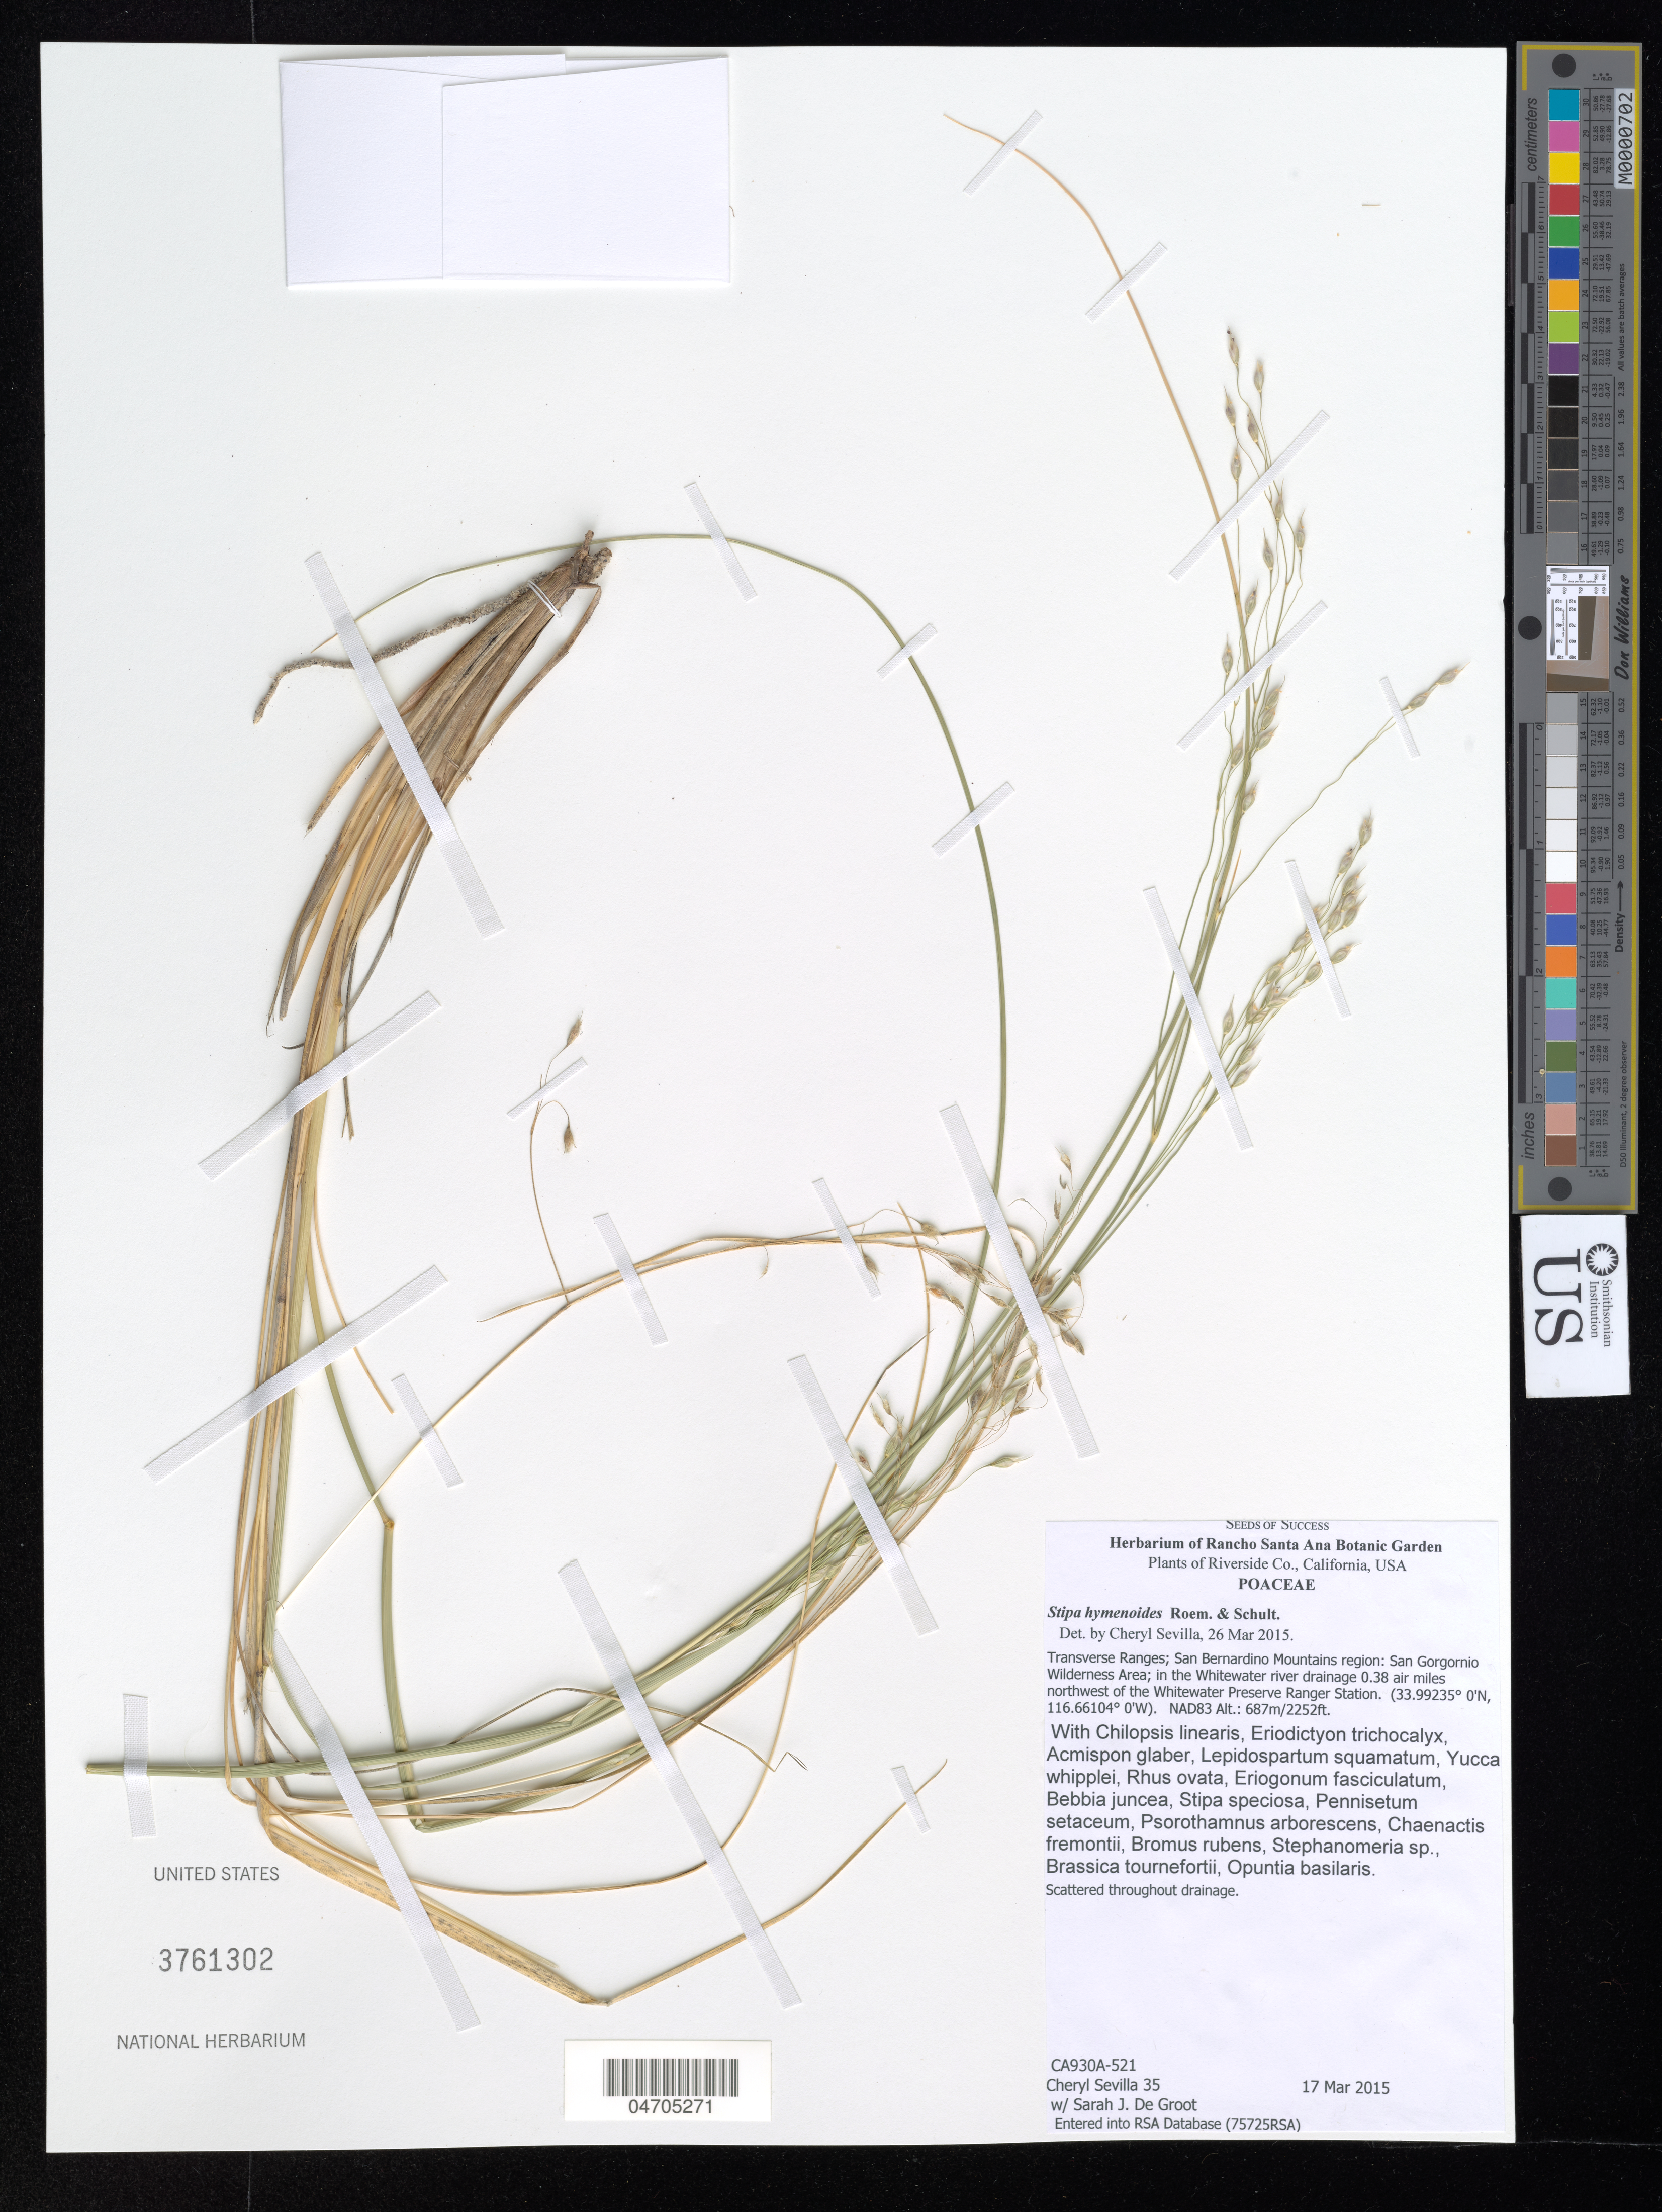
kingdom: Plantae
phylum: Tracheophyta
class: Liliopsida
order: Poales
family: Poaceae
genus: Stipa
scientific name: Stipa hymenoides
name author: Roem. & Schult.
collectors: C. Sevilla & S. De Groot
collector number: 35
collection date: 2015-03-17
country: United States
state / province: California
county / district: Riverside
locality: Riverside Co. Transverse Ranges; San Bernardino Mountains region: San Gorgornio Wilderness Area; in the Whitewater river drainage 0.38 air miles northwest of the Whitewater Preserve Ranger Station.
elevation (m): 687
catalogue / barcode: US 3761302